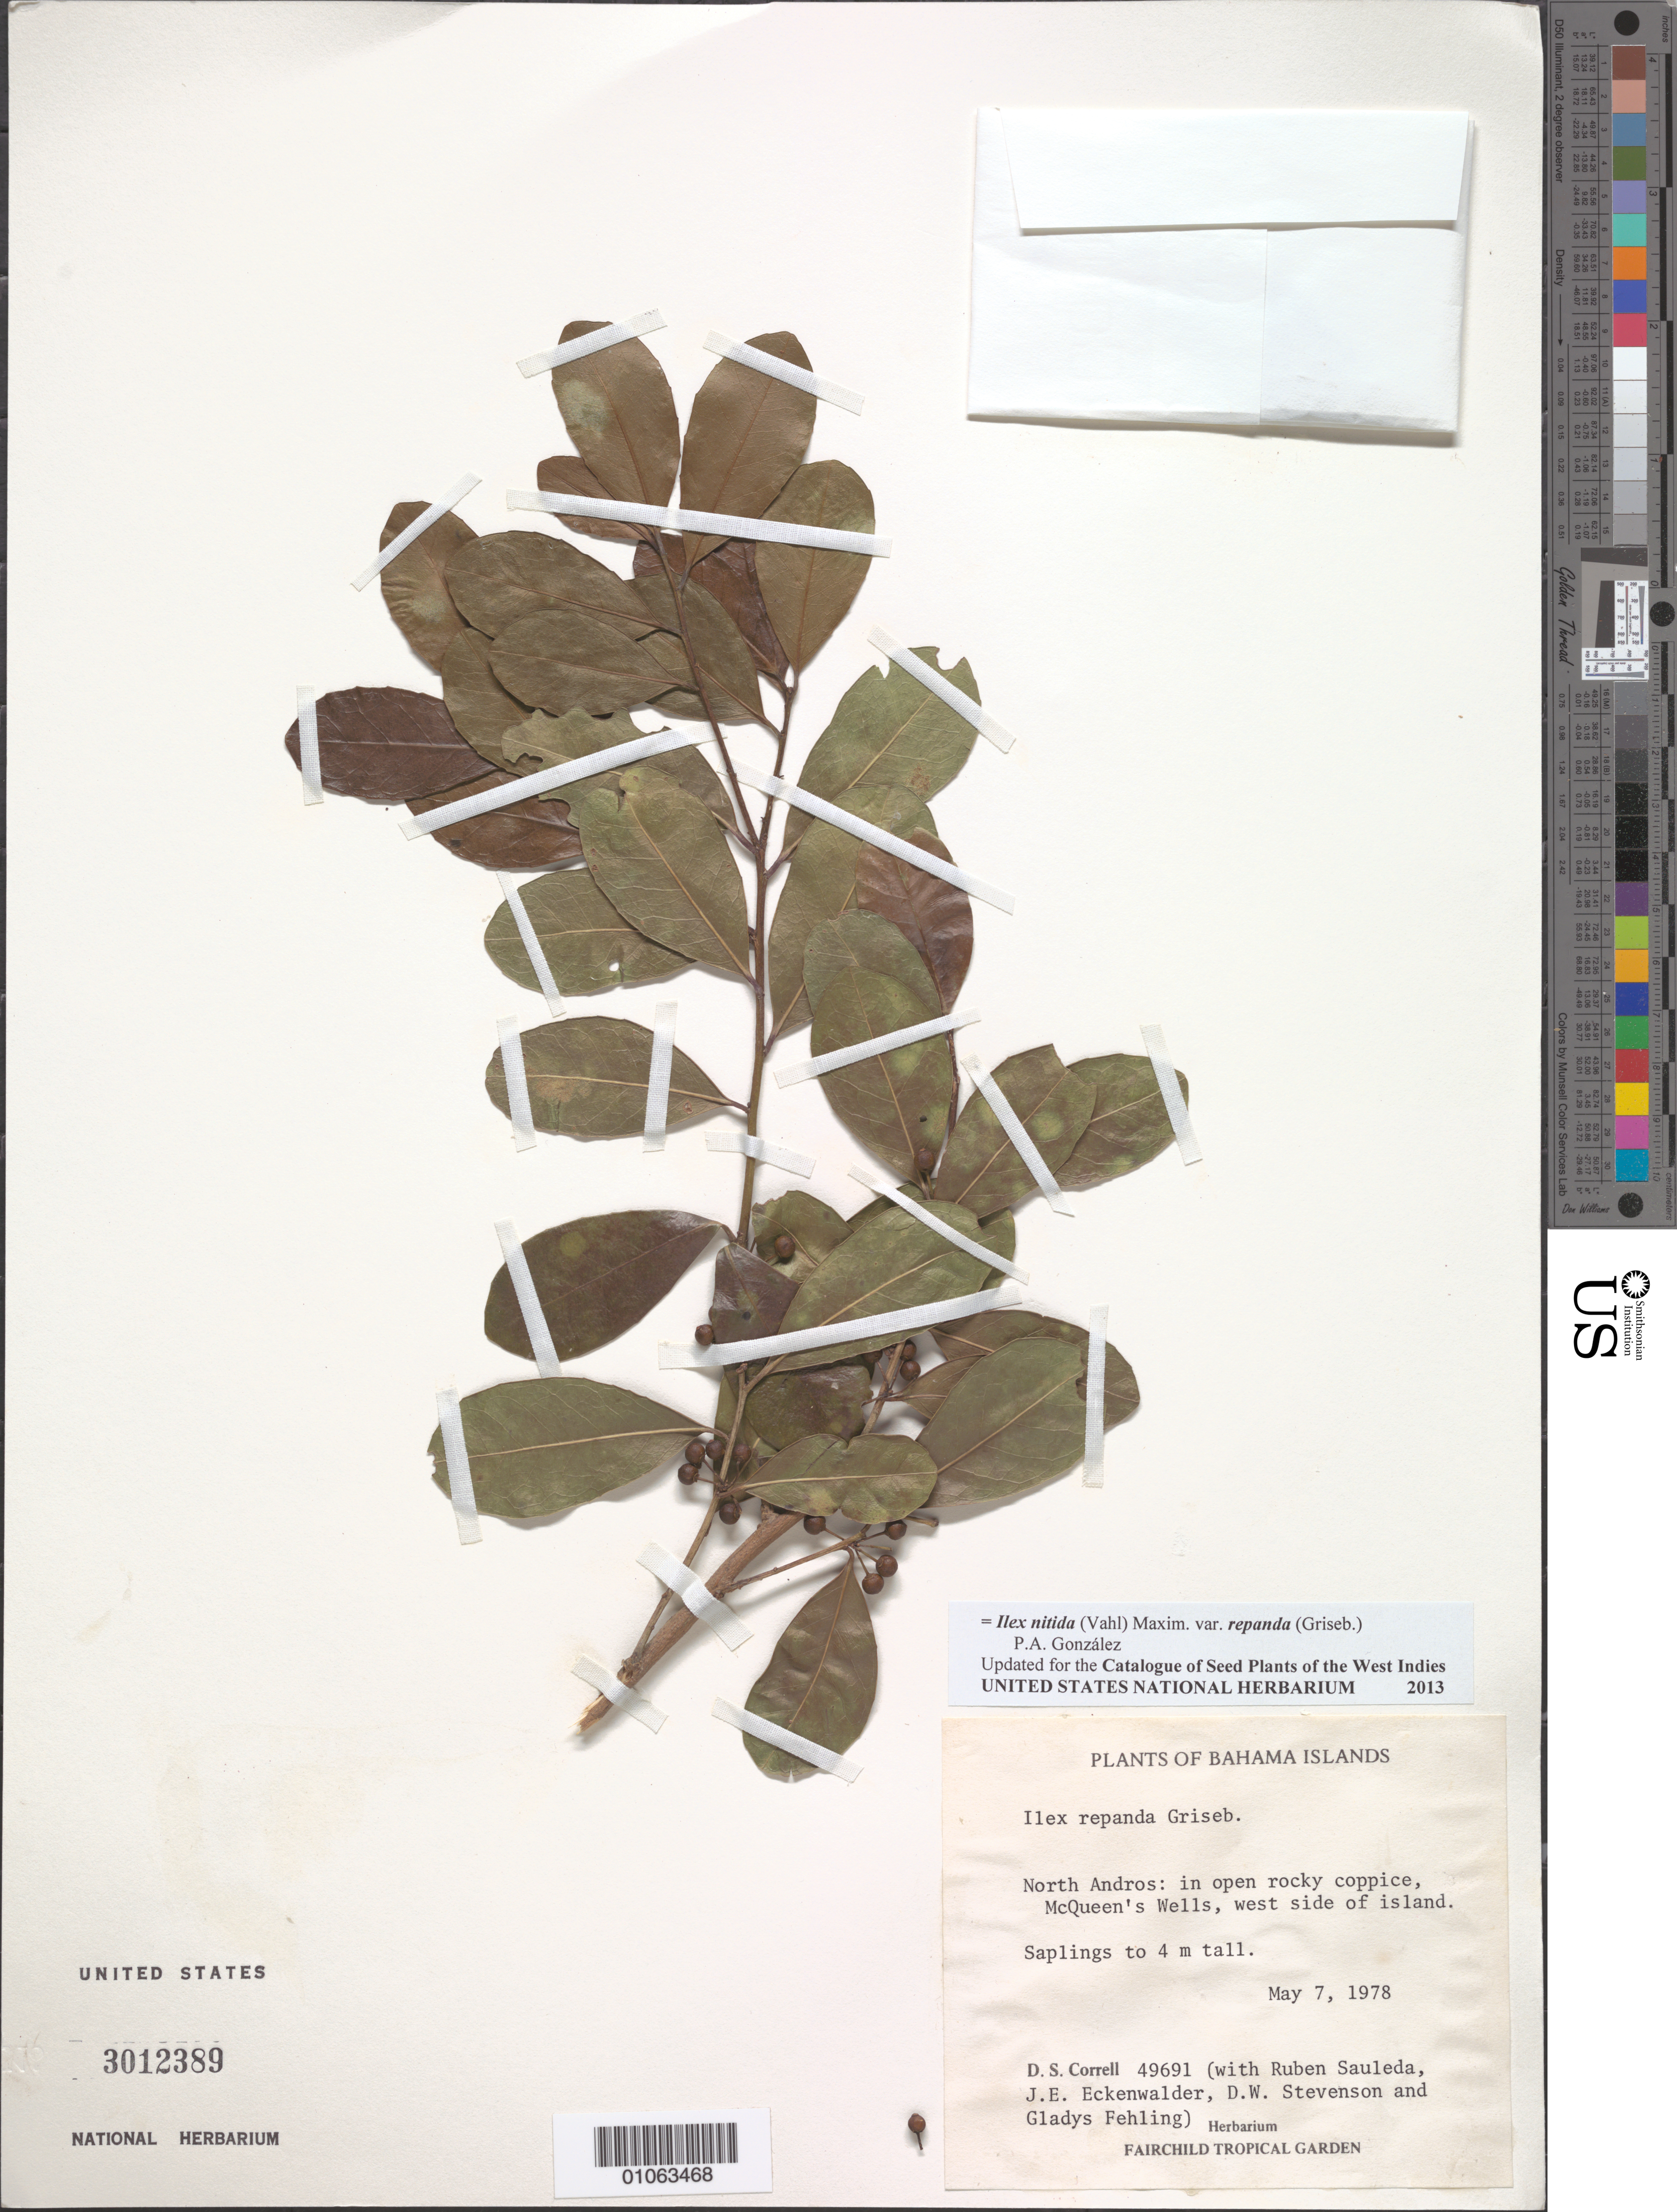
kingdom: Plantae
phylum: Tracheophyta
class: Magnoliopsida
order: Aquifoliales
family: Aquifoliaceae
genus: Ilex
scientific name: Ilex nitida var. repanda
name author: (Griseb.) P. A. González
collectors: D. S. Correll, R. Sauleda, J. Eckenwalder, D. W. Stevenson & G. Fehling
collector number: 49691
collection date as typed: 07 May 1978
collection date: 1978-05-07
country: Bahamas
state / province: North Andros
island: Andros I.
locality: In open rocky coppice, MacQueen's wells, west side of island.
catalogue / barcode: US 3012389